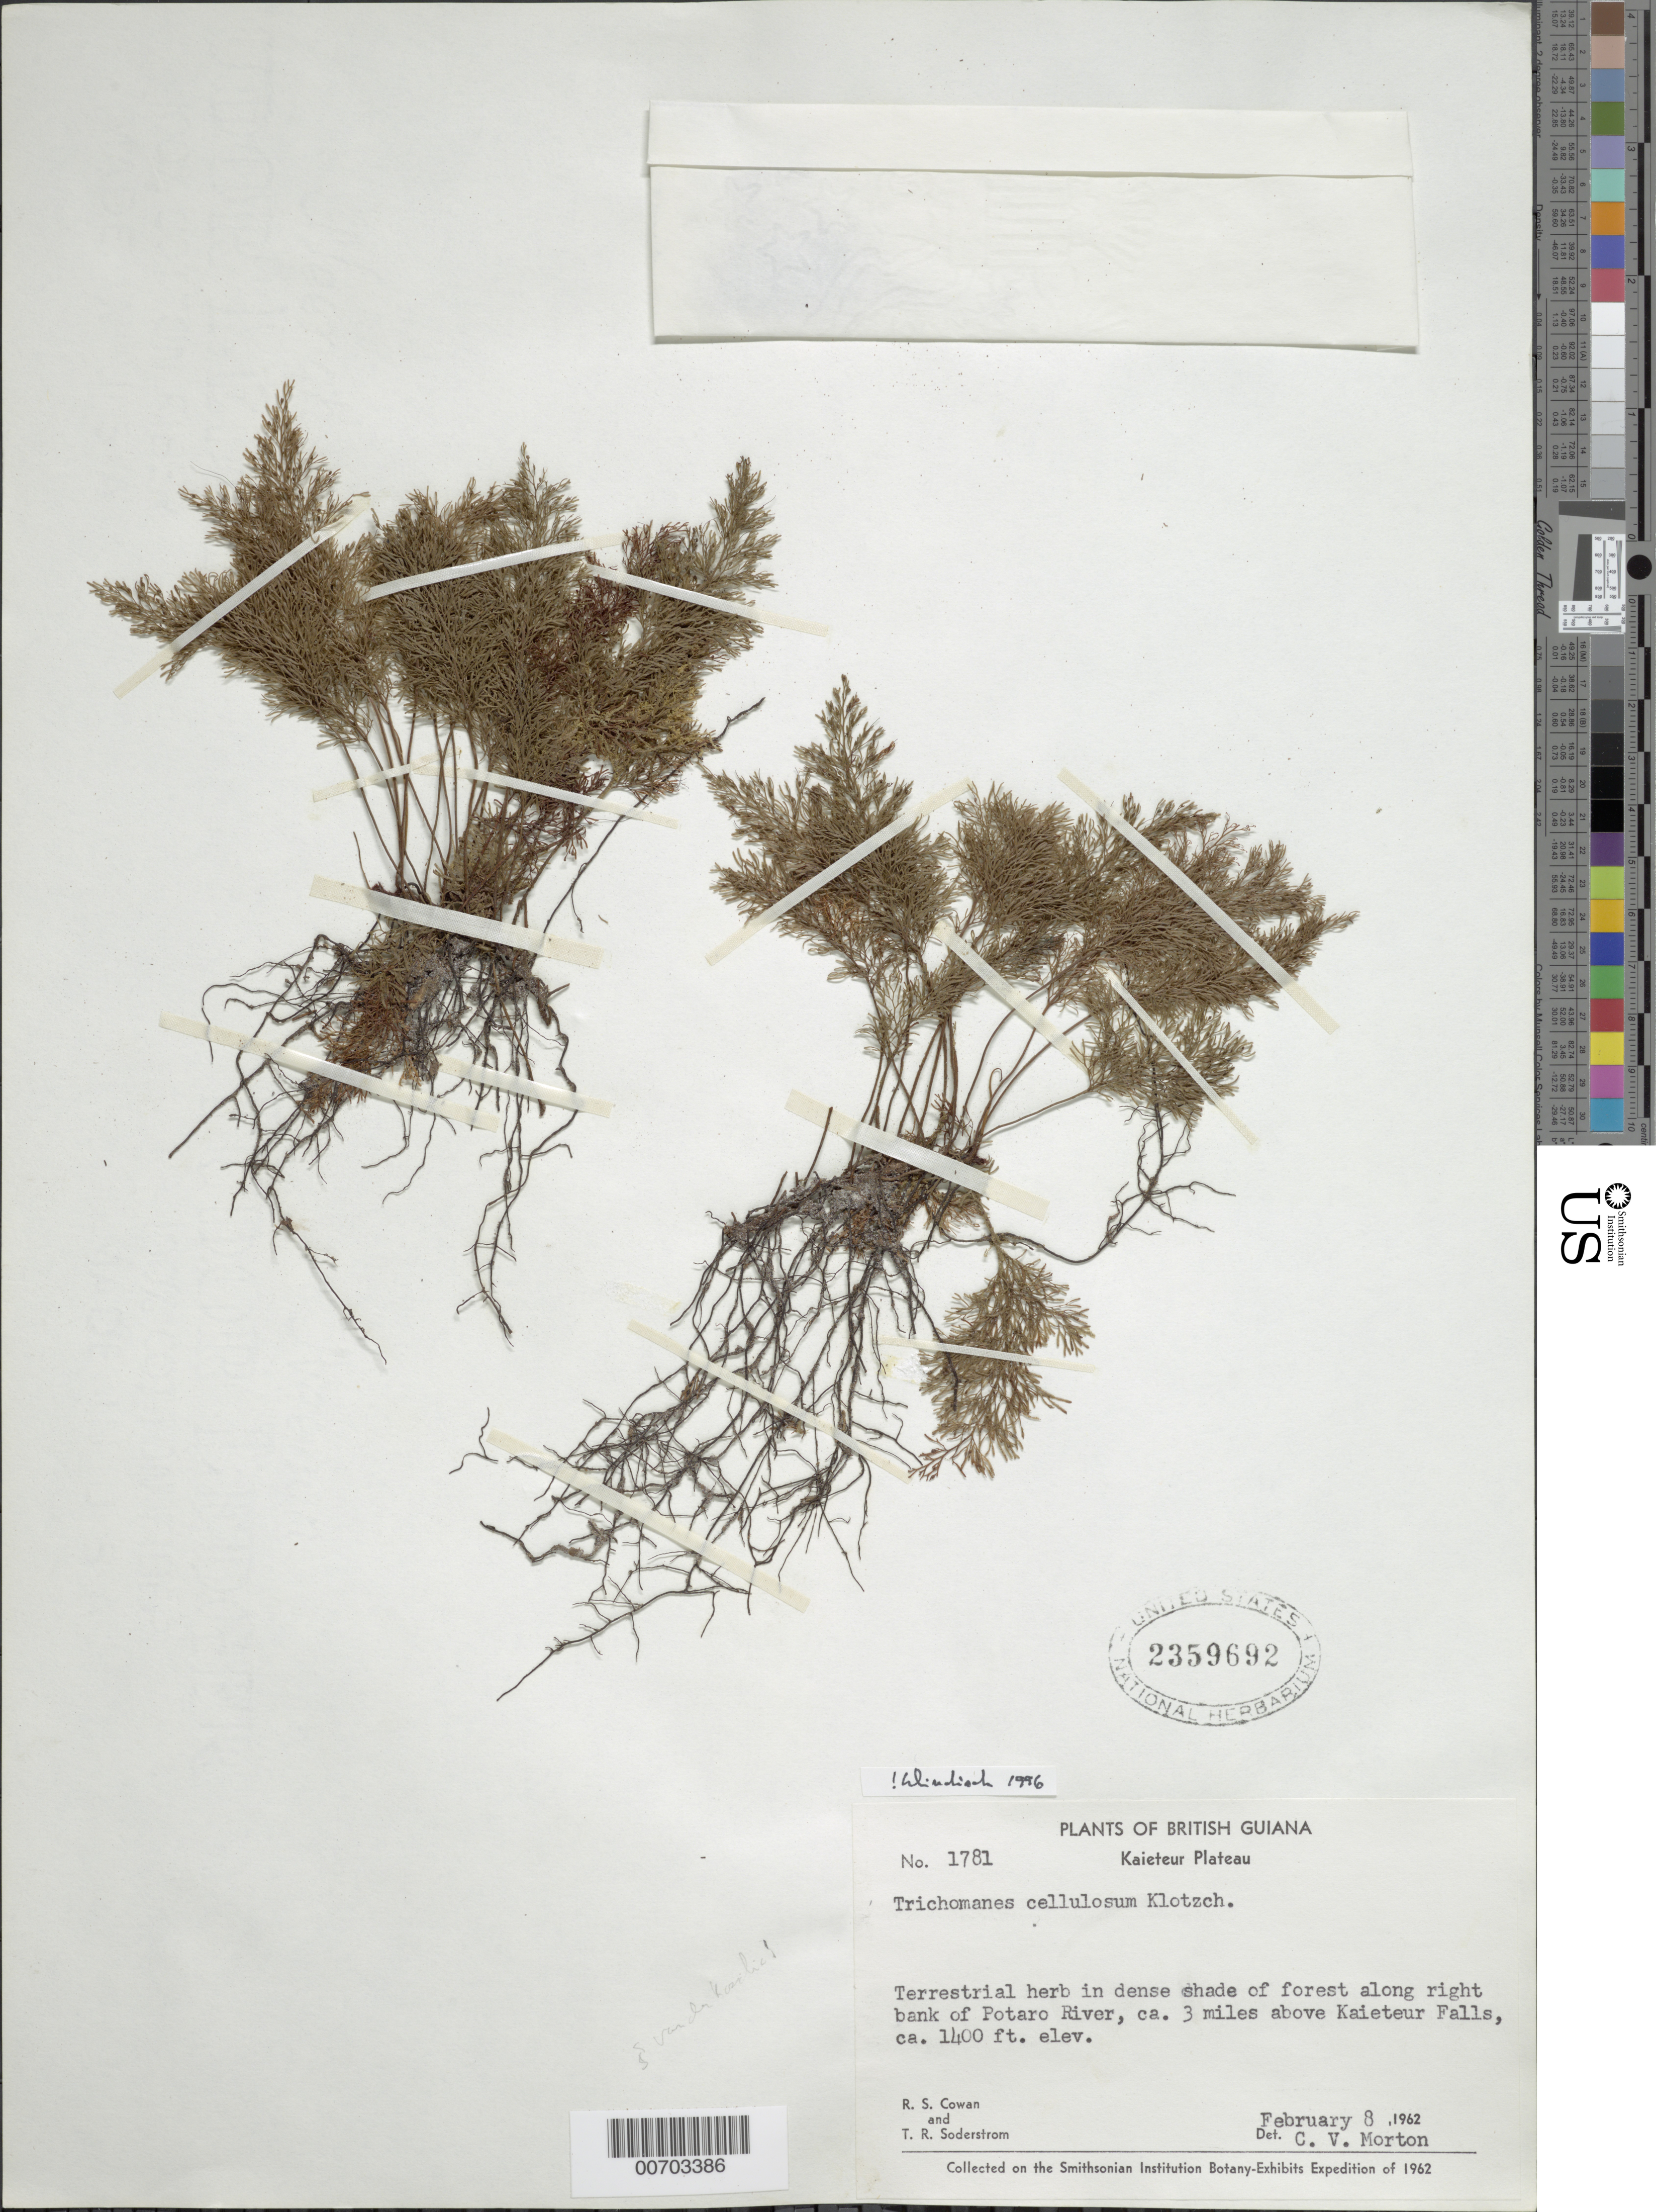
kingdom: Plantae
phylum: Tracheophyta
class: Polypodiopsida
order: Hymenophyllales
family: Hymenophyllaceae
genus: Abrodictyum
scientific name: Abrodictyum cellulosum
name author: (Klotzsch) Ebihara & Dubuisson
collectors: R. S. Cowan & T. R. Soderstrom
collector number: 1781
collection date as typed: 8-Feb-62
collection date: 1962-02-08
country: Guyana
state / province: Potaro-Siparuni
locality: Kaieteur Plateau, Potaro R., 3 mi. above Kaieteur Falls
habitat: Dense shade of forest along riverbank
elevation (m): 427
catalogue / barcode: US 2359692